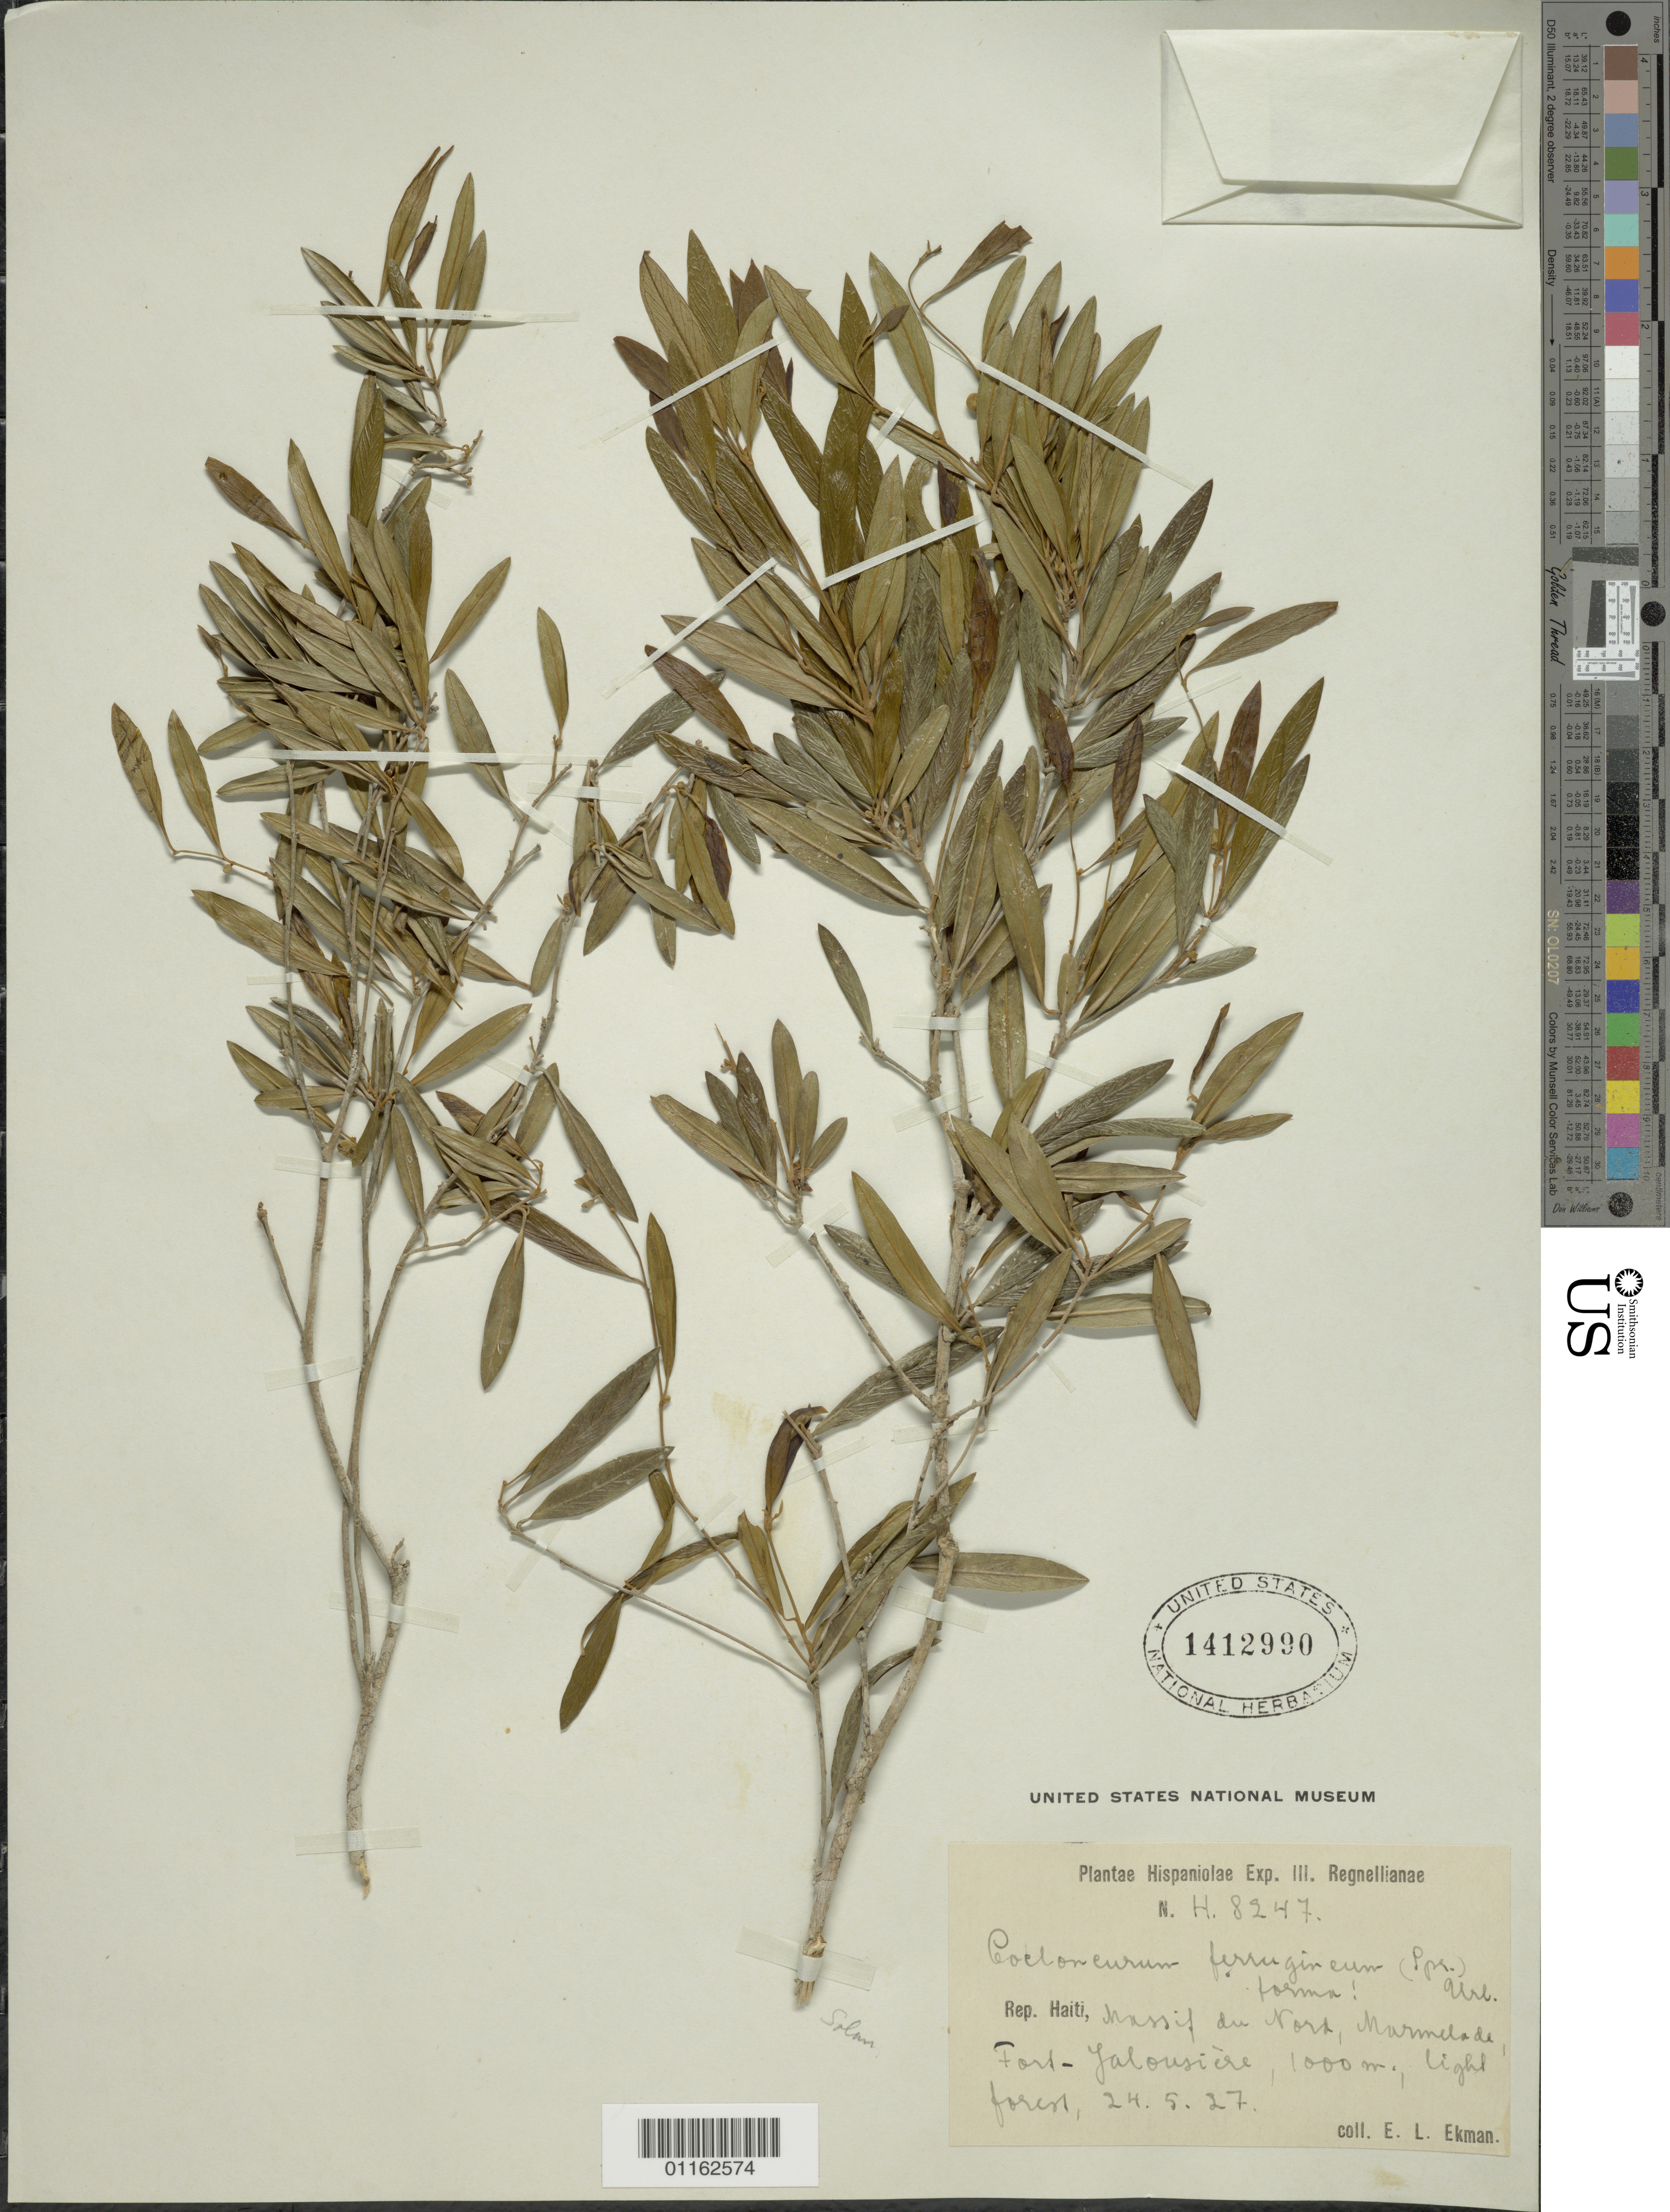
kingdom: Plantae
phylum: Tracheophyta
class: Magnoliopsida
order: Solanales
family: Solanaceae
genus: Coeloneurum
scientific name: Coeloneurum ferrugineum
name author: (Spreng.) Urb.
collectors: E. L. Ekman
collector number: H 8247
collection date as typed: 24 May 1927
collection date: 1927-05-24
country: Haiti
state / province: Nord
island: Hispaniola I.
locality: Marmalade Fort- Falousiere; light forest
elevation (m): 1000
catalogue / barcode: US 1412990